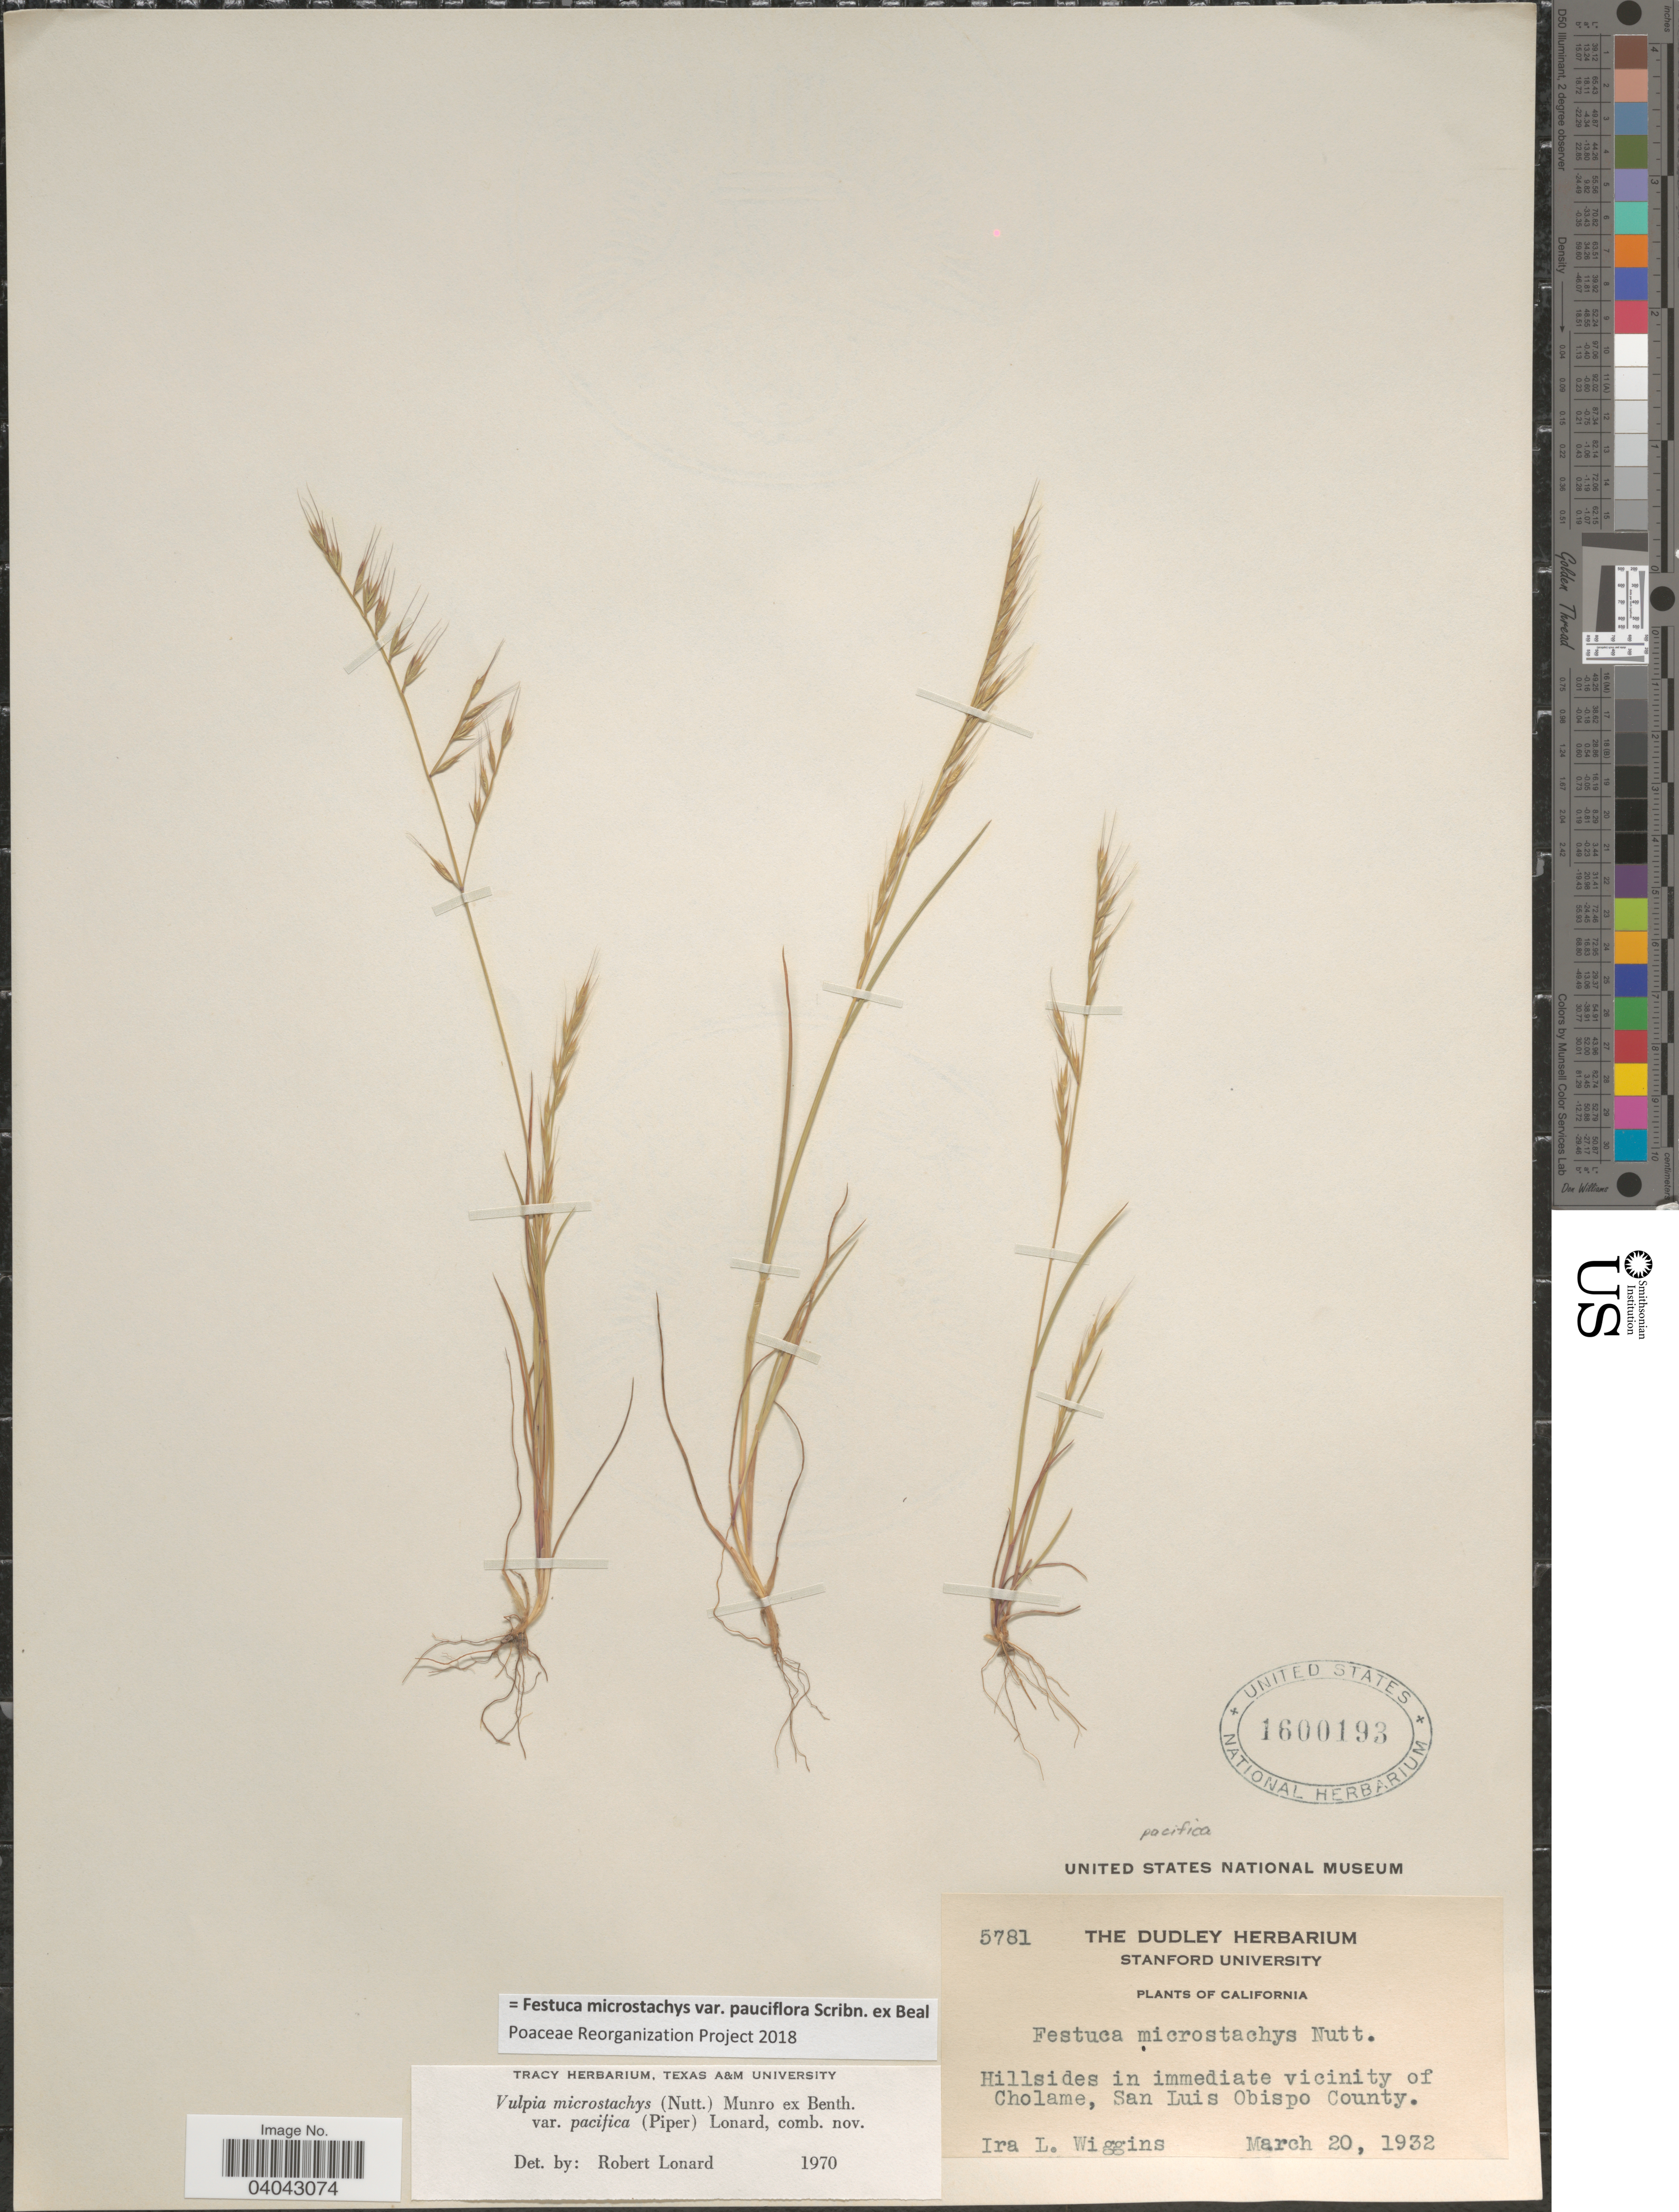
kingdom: Plantae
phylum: Tracheophyta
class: Liliopsida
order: Poales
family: Poaceae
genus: Festuca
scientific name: Festuca microstachys var. pauciflora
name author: Scribn. ex W.J. Beal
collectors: I. L. Wiggins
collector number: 5781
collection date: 1932-03-20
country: United States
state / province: California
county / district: San Luis Obispo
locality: Hillsides in immediate vicinity of Cholame, San Luis Obispo County.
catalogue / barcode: US 1600193